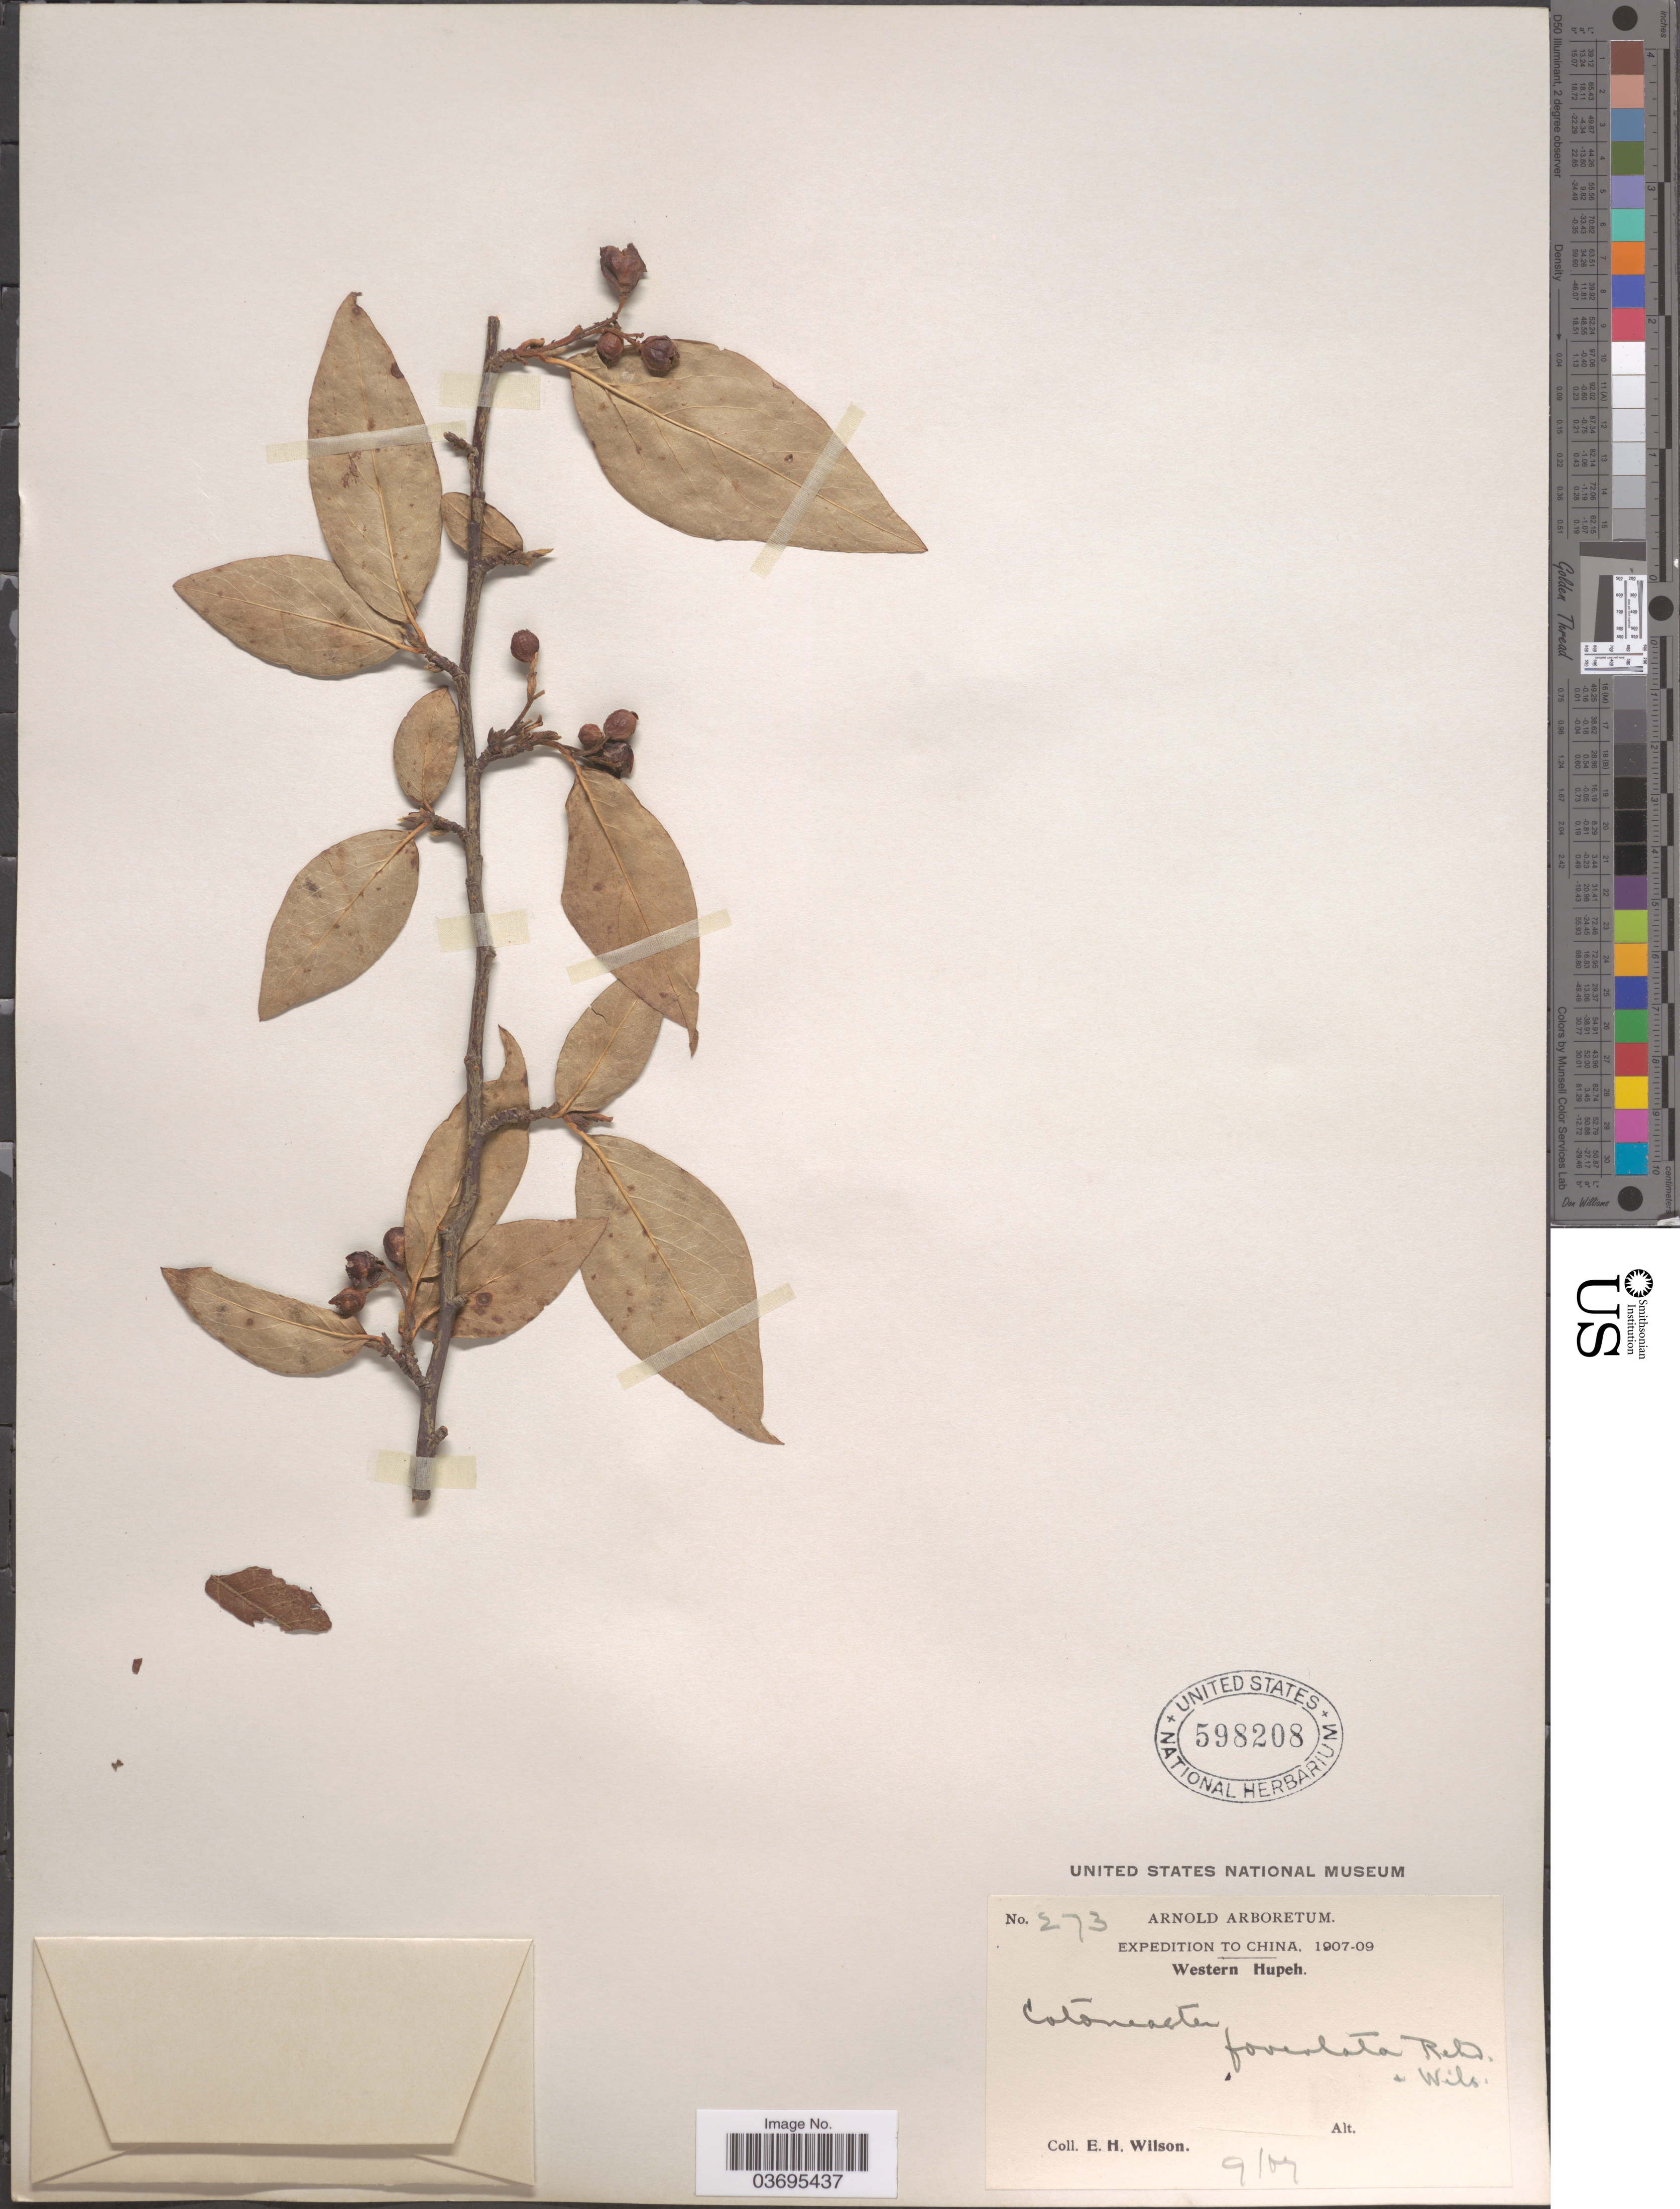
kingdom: Plantae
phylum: Tracheophyta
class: Magnoliopsida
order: Rosales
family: Rosaceae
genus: Cotoneaster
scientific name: Cotoneaster foveolatus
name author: Rehder & E.H. Wilson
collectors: E. Wilson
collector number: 273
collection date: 1907-09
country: China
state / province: Hubei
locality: Western Hupeh.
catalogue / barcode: US 598208